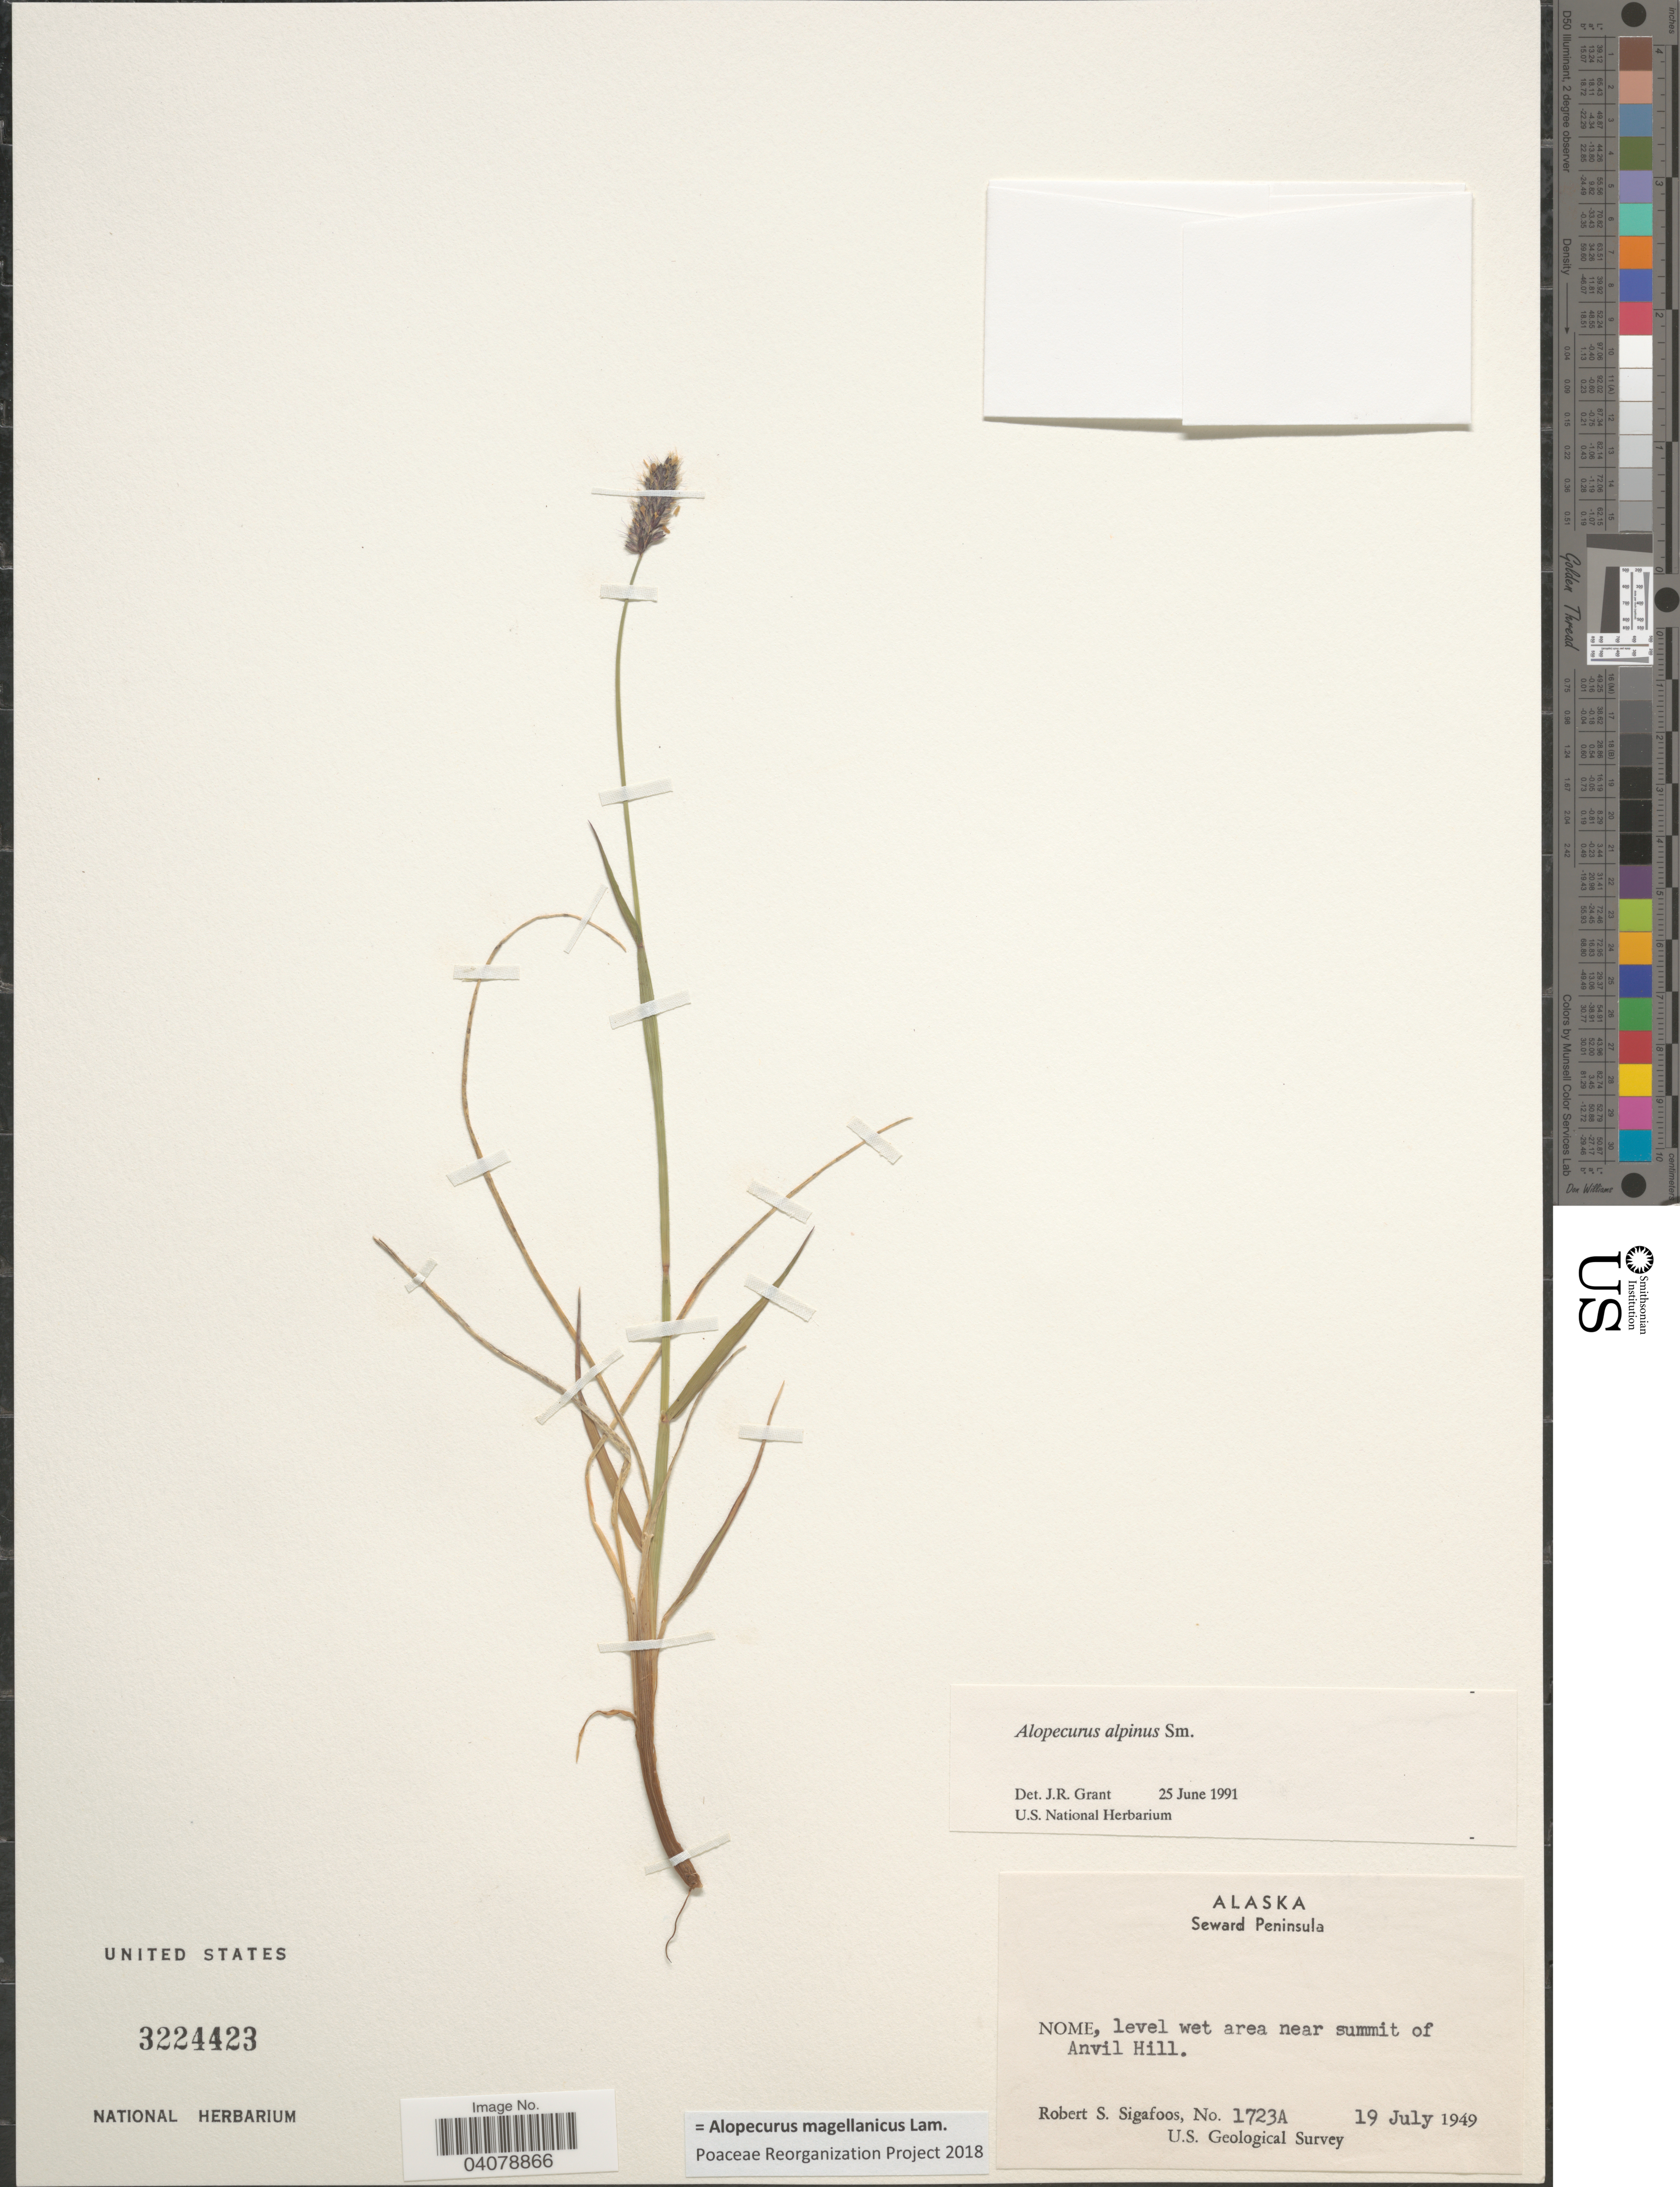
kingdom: Plantae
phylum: Tracheophyta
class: Liliopsida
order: Poales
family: Poaceae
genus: Alopecurus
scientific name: Alopecurus magellanicus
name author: Lam.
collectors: R. Sigafoos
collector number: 1723A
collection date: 1949-07-19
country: United States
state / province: Alaska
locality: Seward Peninsula. Nome, level wet area near summit of Anvil Hill. U.S. Geological Survey.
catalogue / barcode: US 3224423